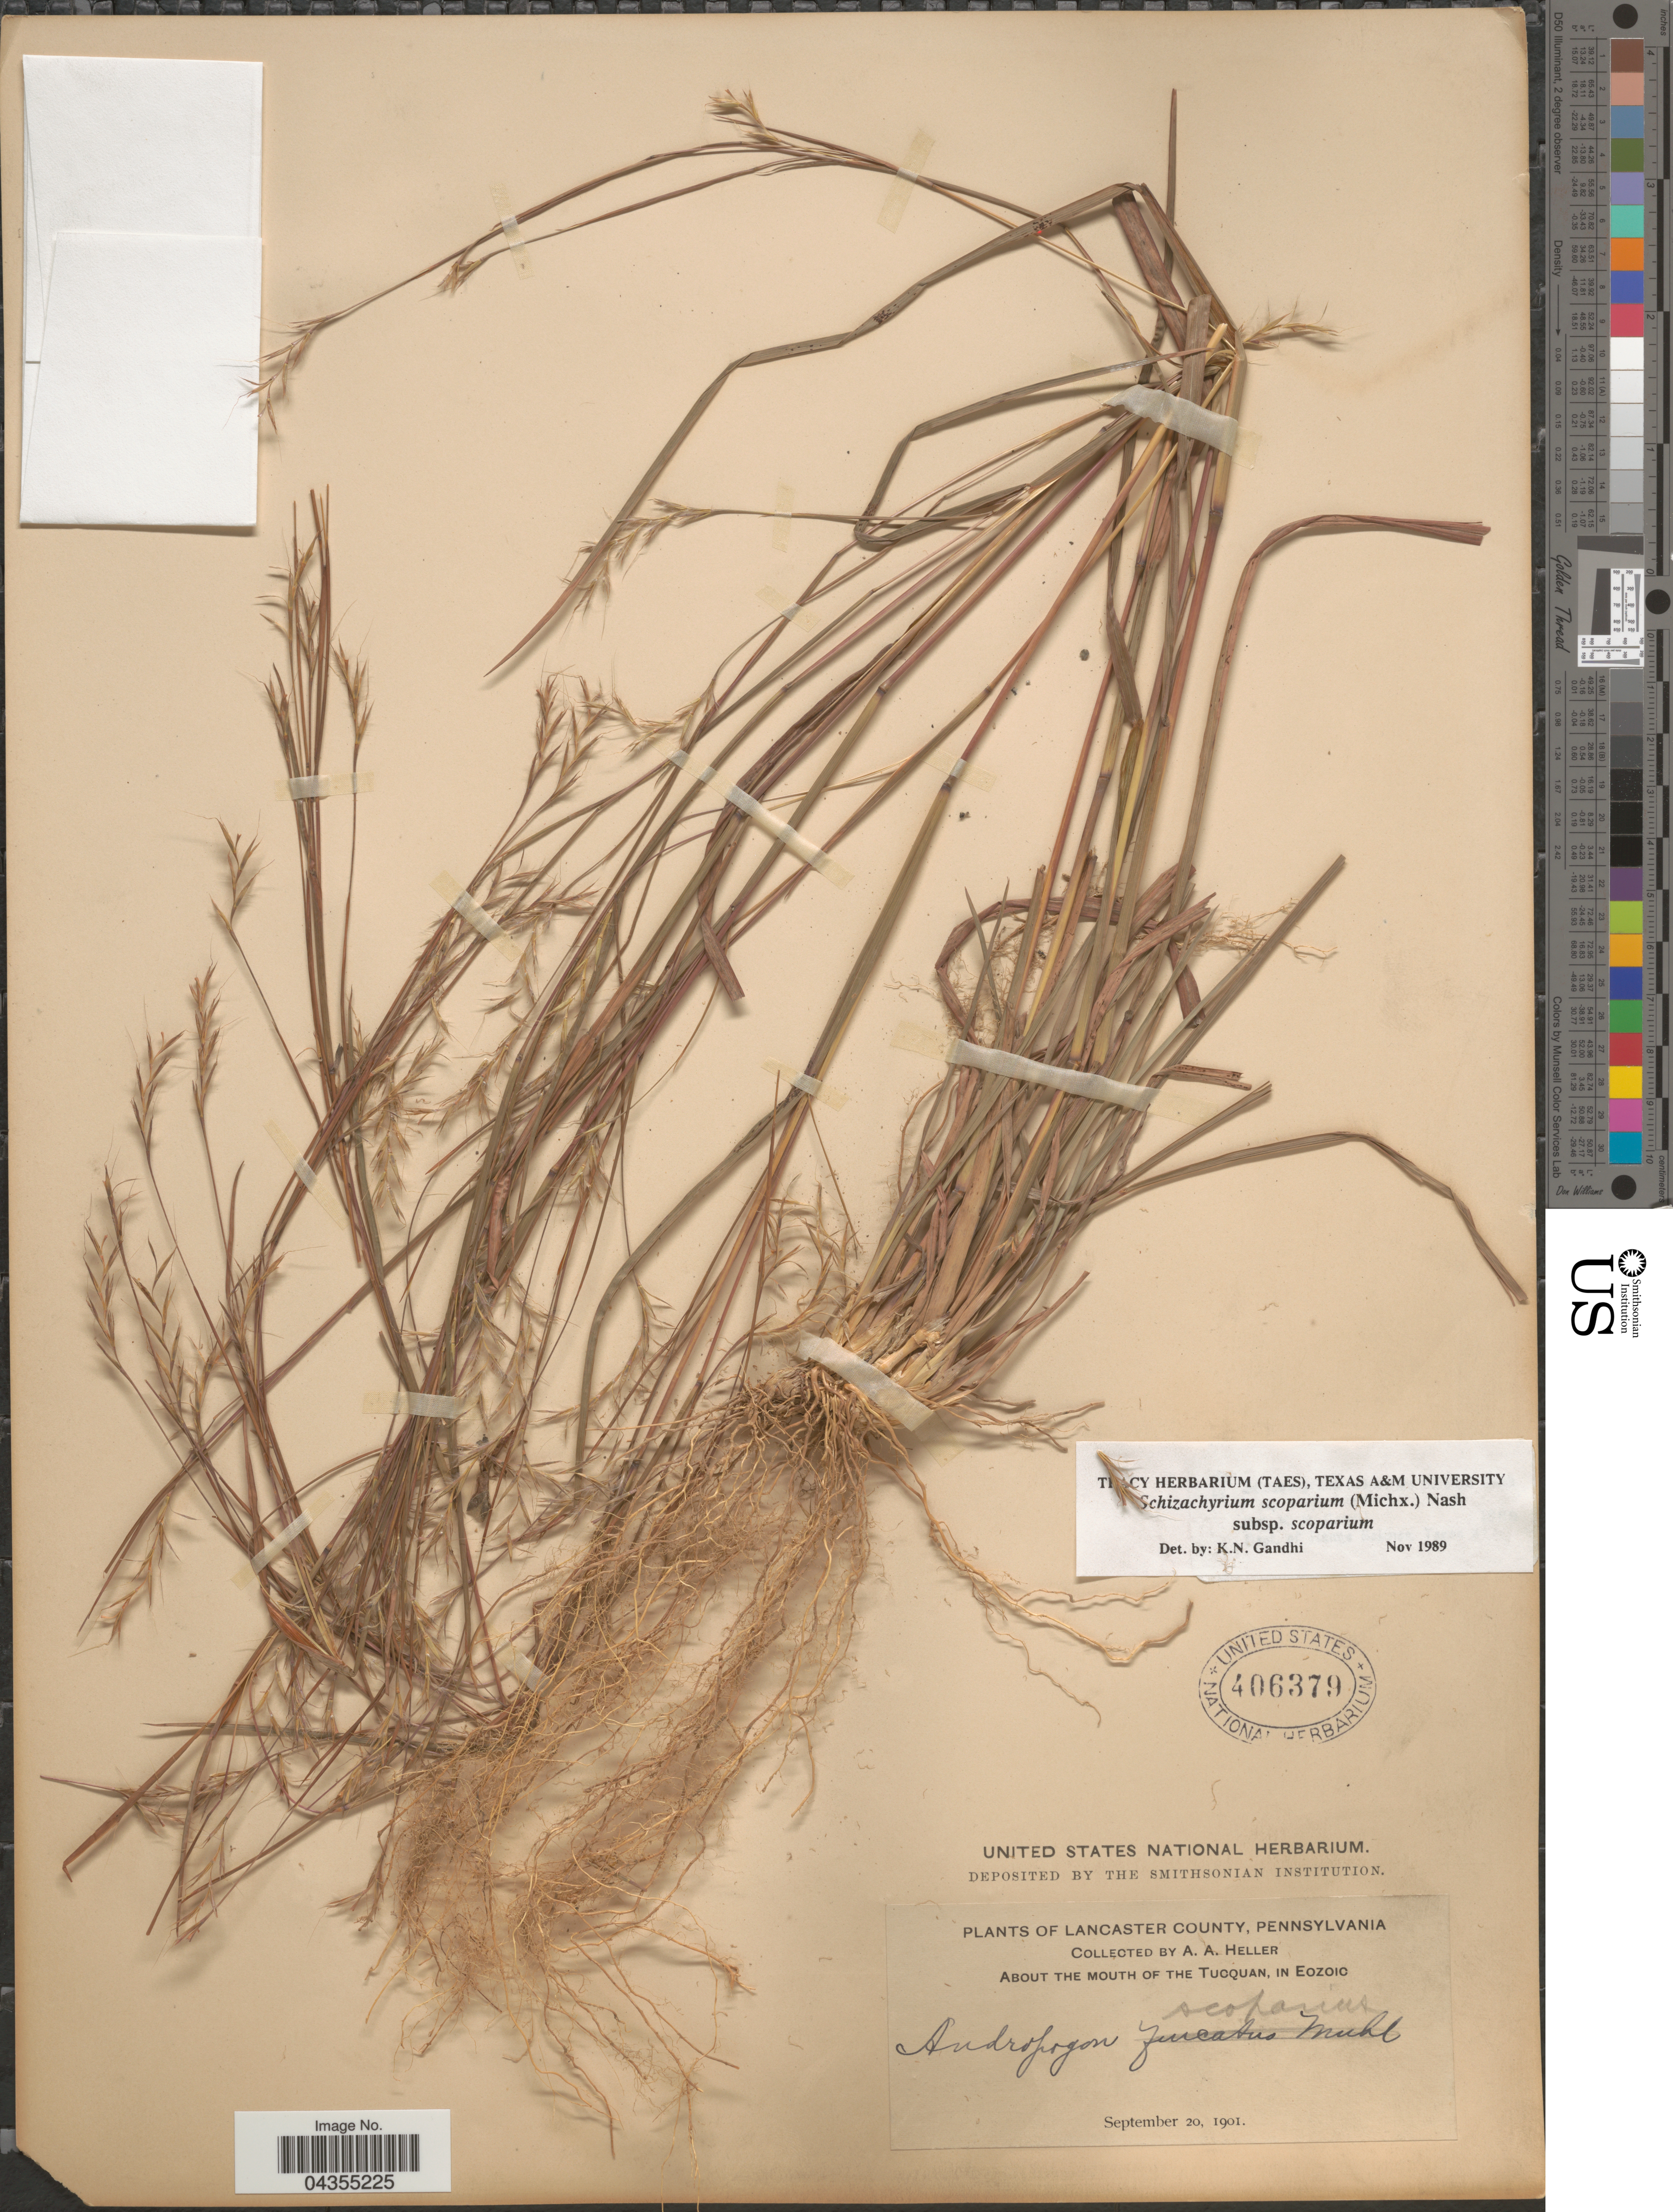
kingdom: Plantae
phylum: Tracheophyta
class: Liliopsida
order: Poales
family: Poaceae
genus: Schizachyrium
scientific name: Schizachyrium scoparium var. scoparium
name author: (Michx.) Nash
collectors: A. A. Heller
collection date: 1901-09-20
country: United States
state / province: Pennsylvania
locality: Lancaster County. About the mouth of the Tucquan, in Eozoic.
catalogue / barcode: US 406379